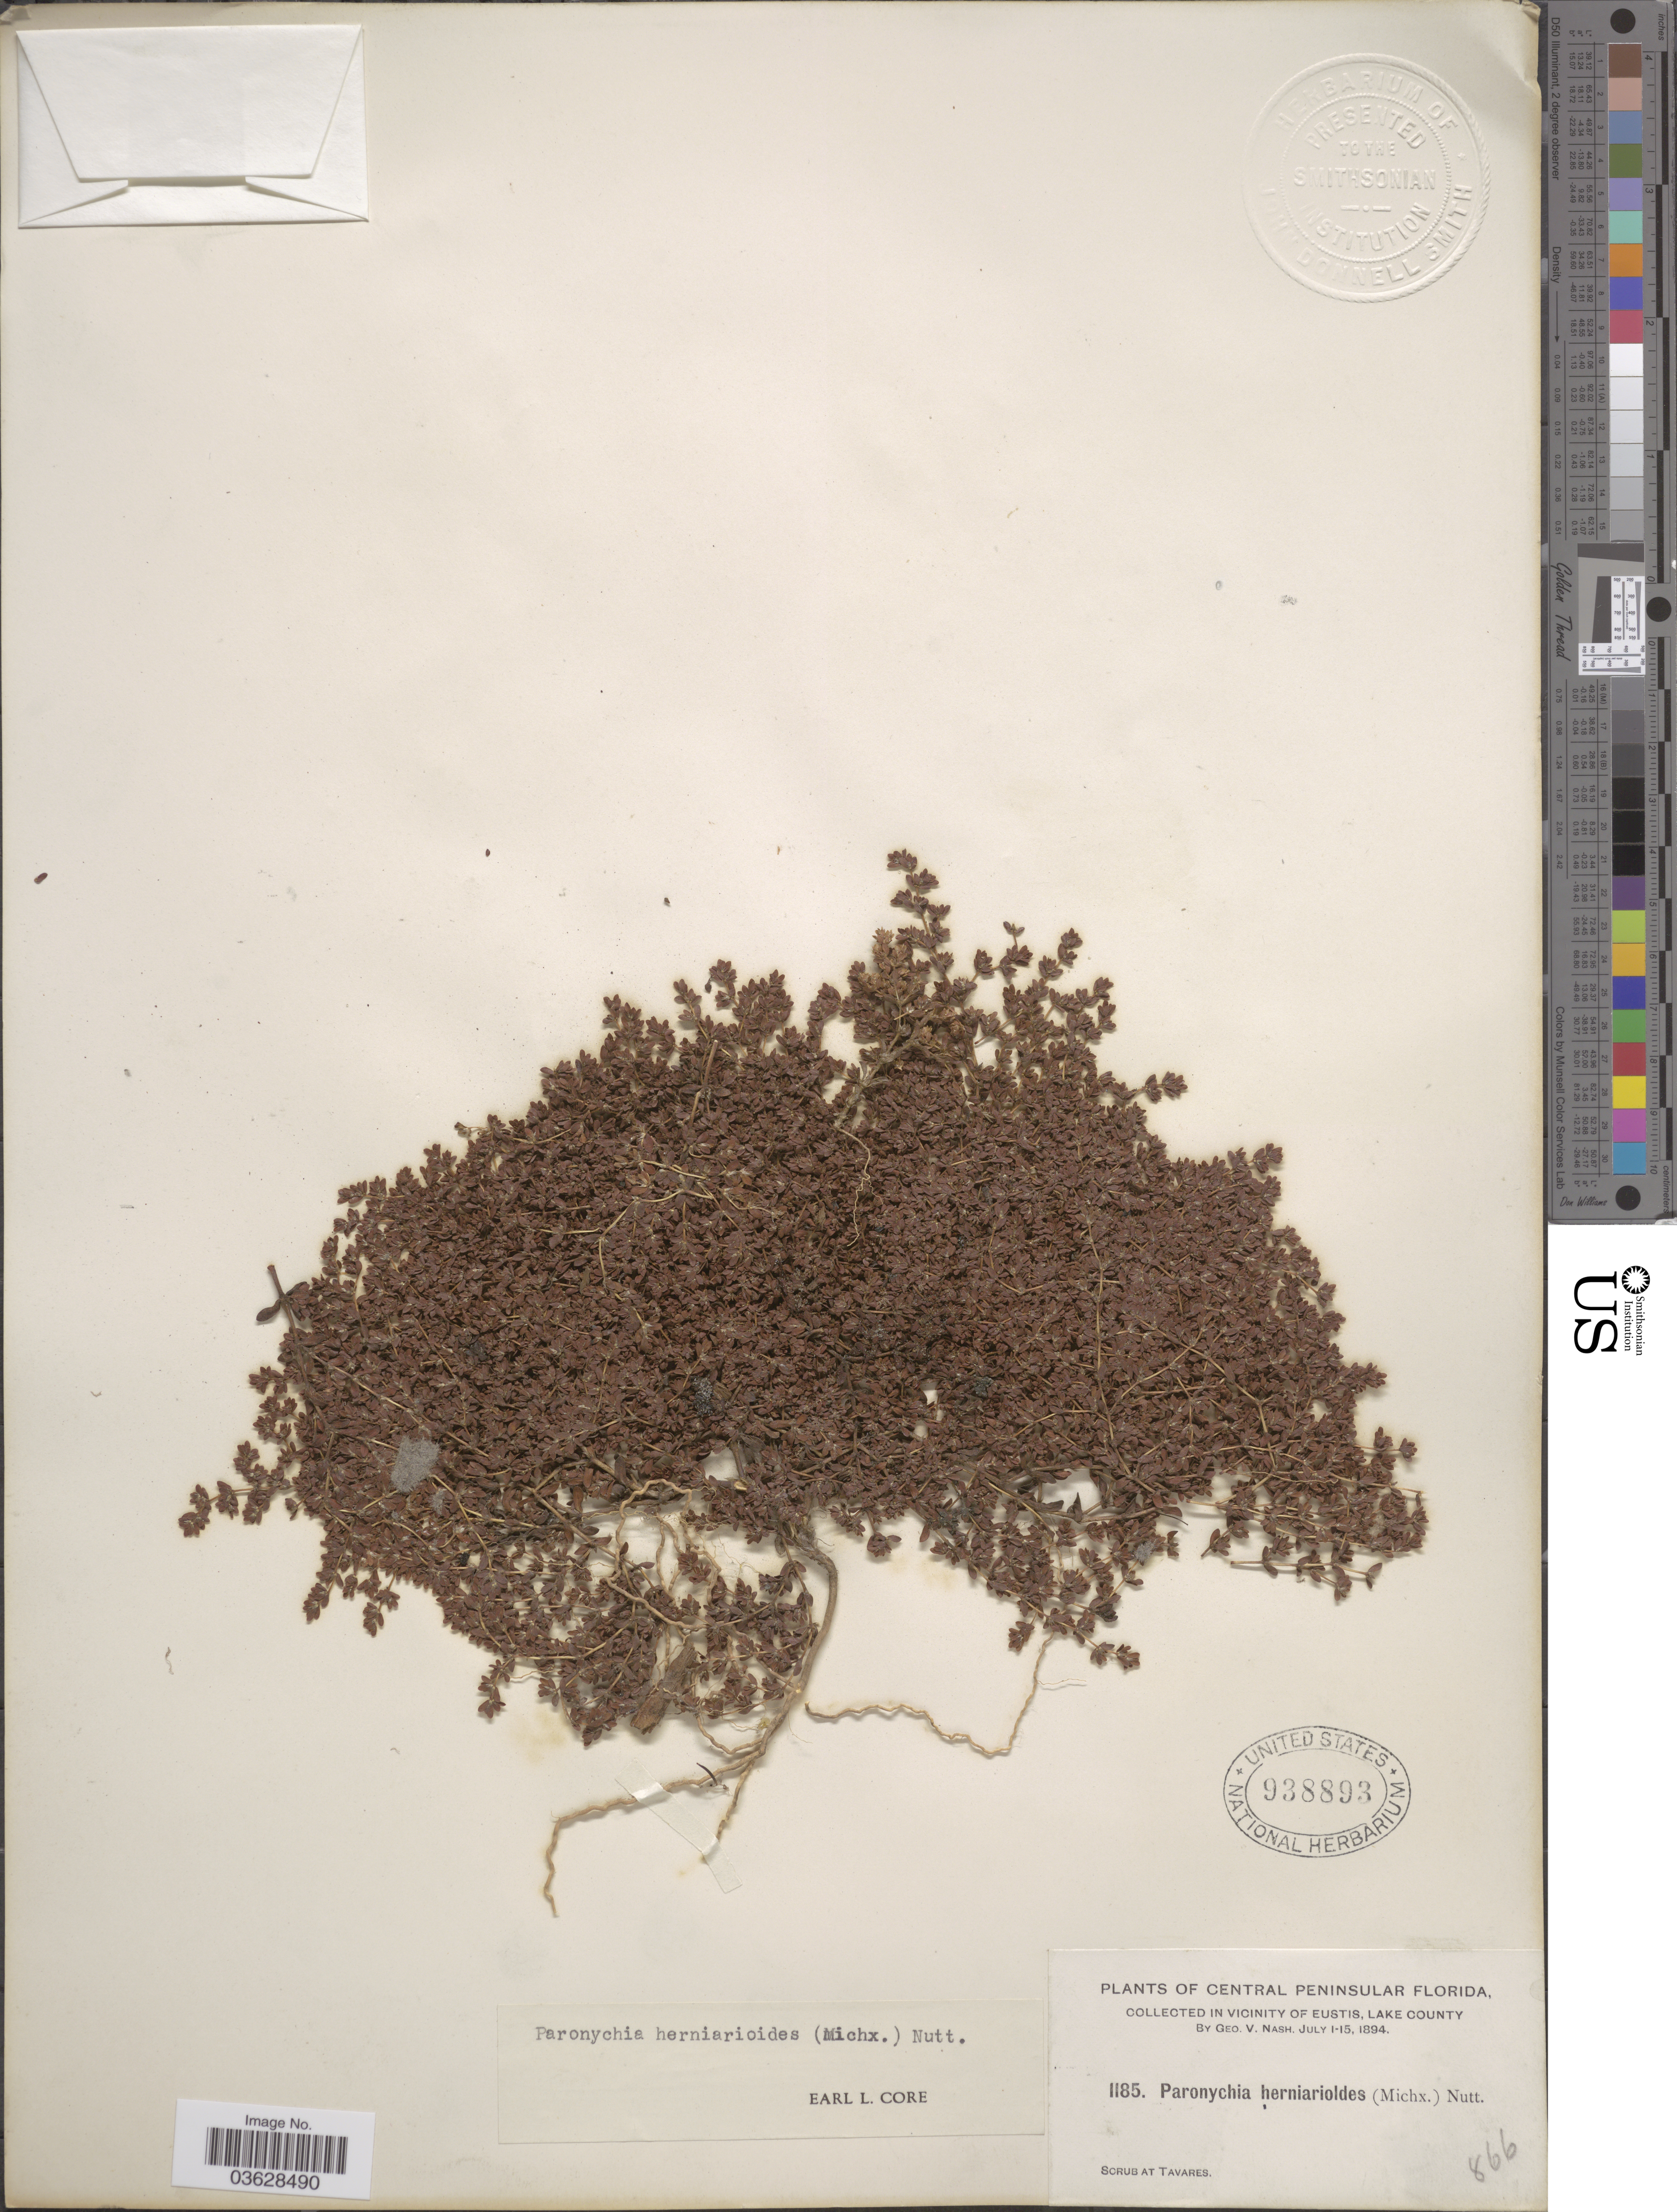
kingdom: Plantae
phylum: Tracheophyta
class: Magnoliopsida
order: Caryophyllales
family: Caryophyllaceae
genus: Paronychia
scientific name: Paronychia herniarioides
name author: (Michx.) Nutt.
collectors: G. V. Nash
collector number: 1185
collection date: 1894-07-01/1894-07-15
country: United States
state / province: Florida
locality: Central Peninsular Florida. In vicinity of Eustis, Lake County. At Tavares.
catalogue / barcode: US 938893